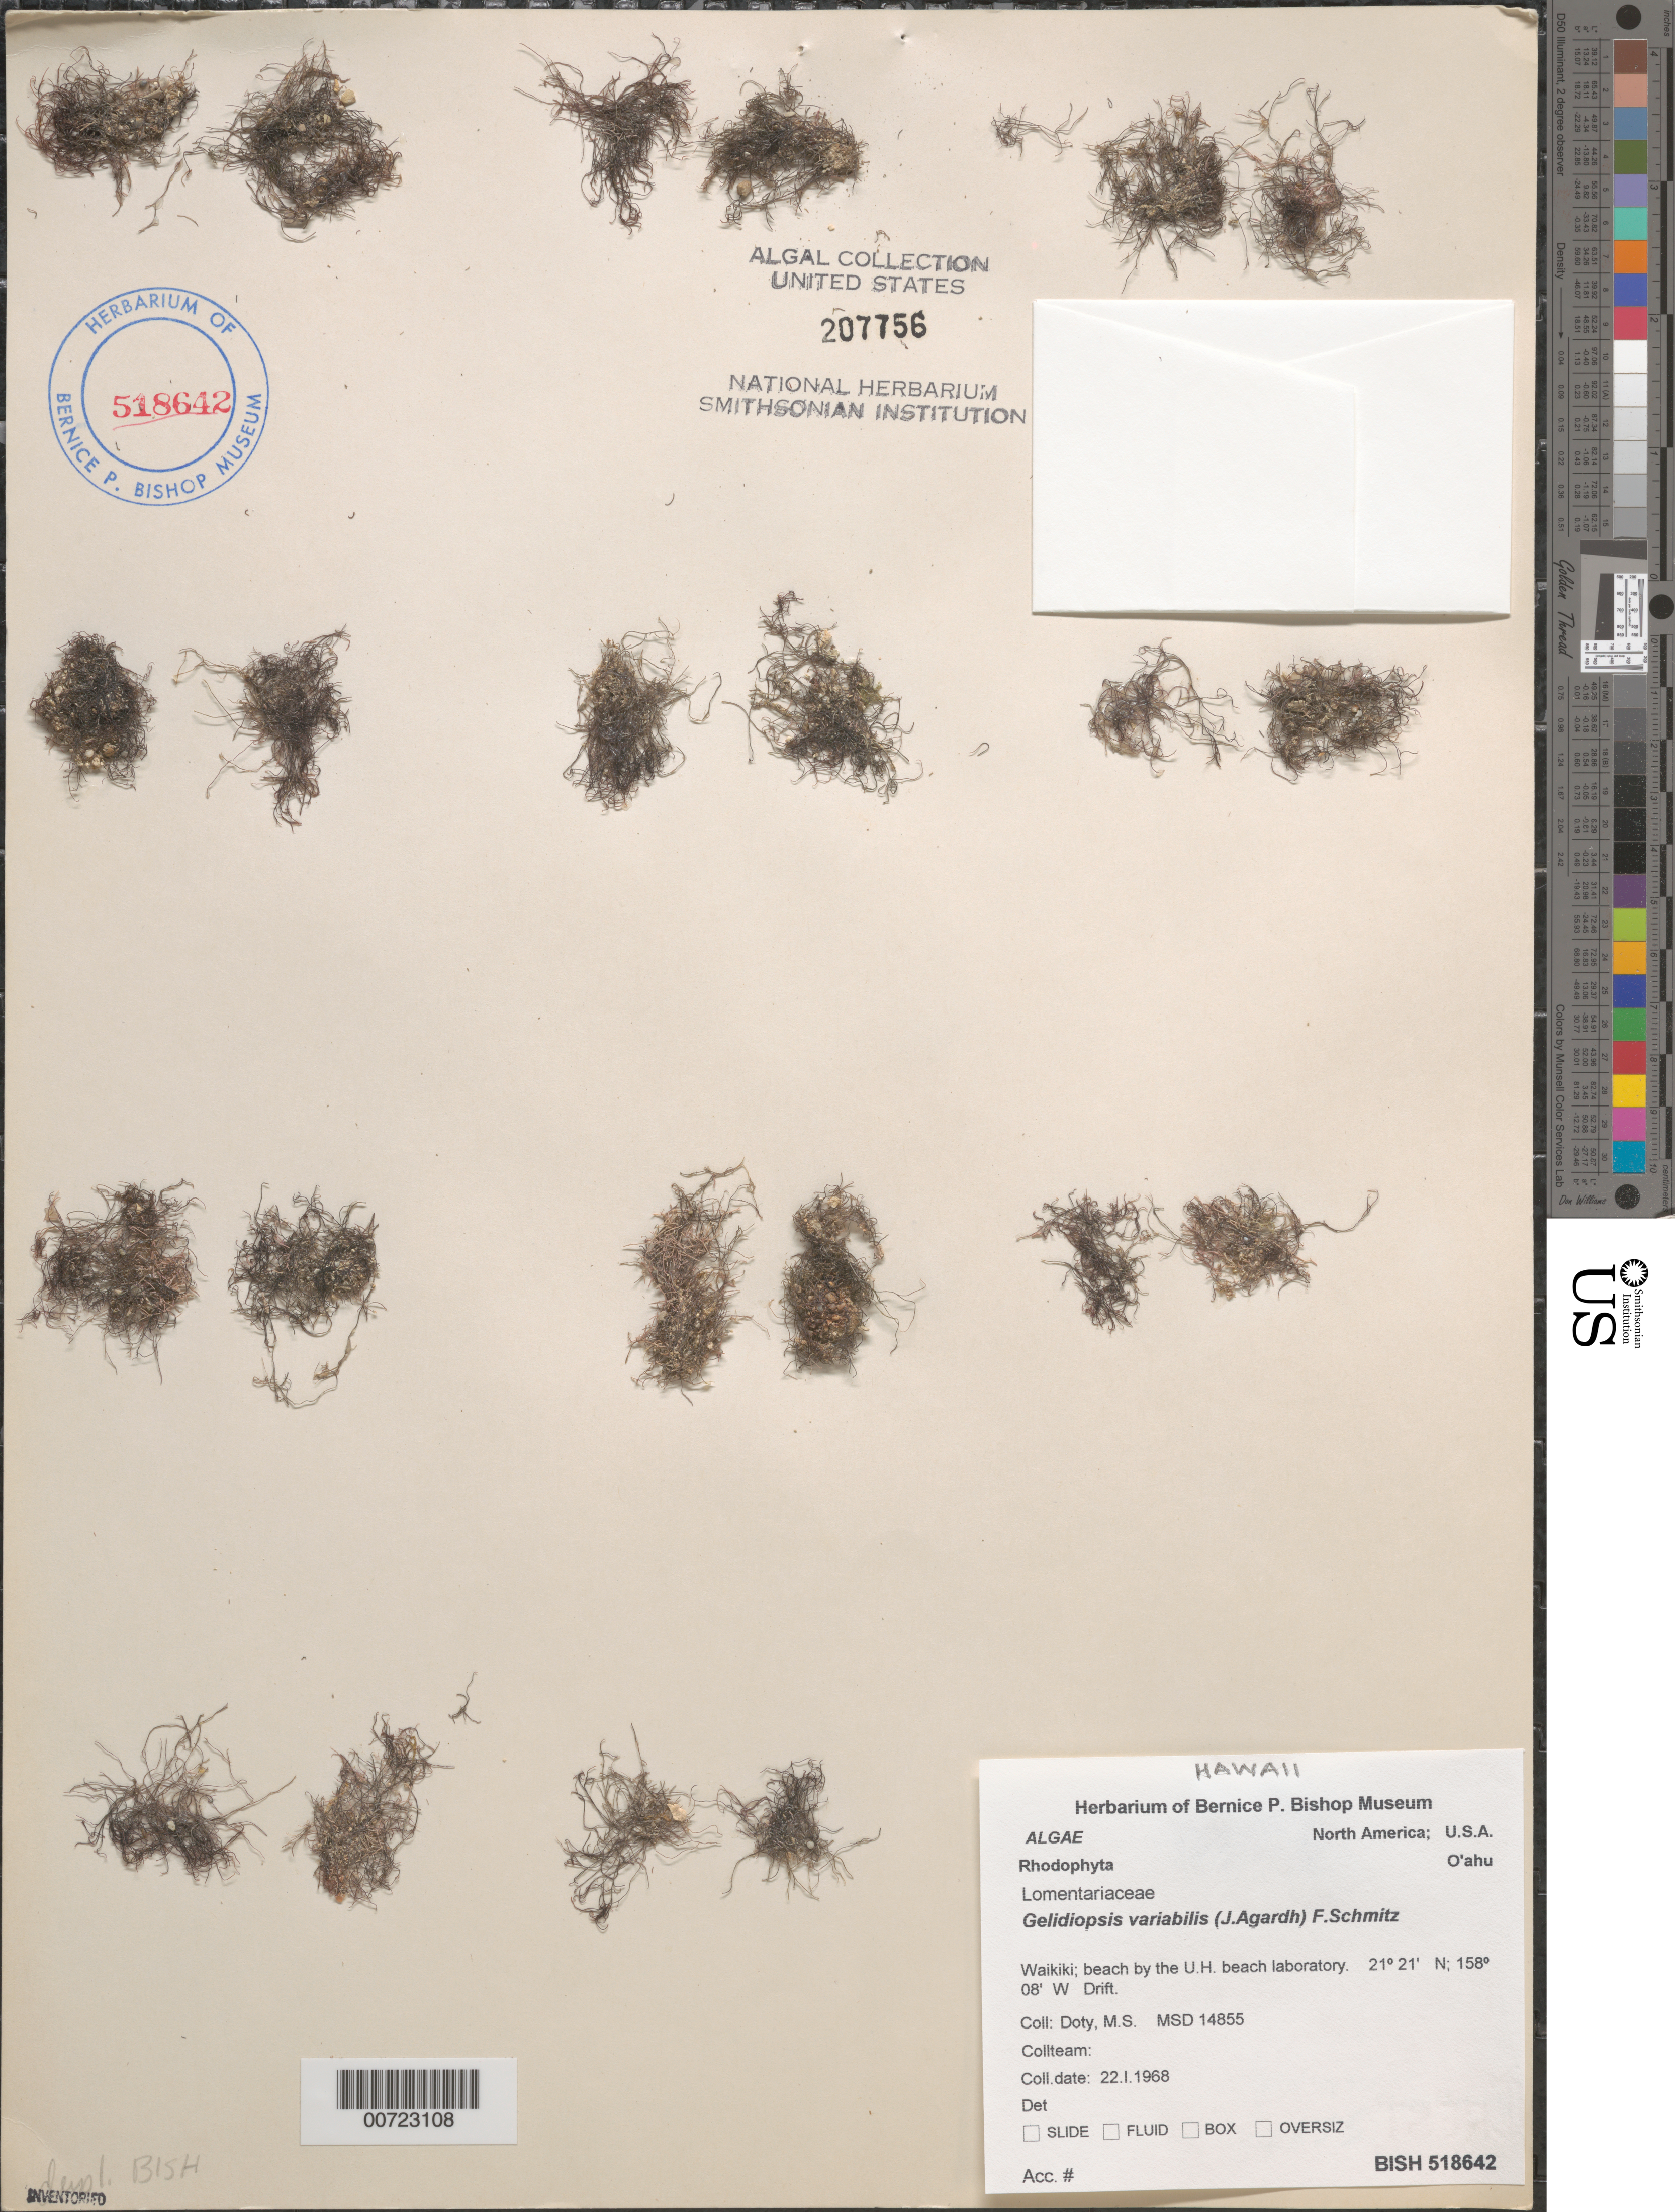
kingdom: Plantae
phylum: Rhodophyta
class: Florideophyceae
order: Rhodymeniales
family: Lomentariaceae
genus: Ceratodictyon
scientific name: Ceratodictyon variabile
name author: (J. Agardh) R.E. Norris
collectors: M. S. Doty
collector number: MSD 14855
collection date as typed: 22 Jan 1968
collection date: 1968-01-22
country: United States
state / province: Hawaii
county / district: Honolulu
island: Oahu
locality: Waikiki, University of Hawaii beach laboratory shore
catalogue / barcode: US 207756